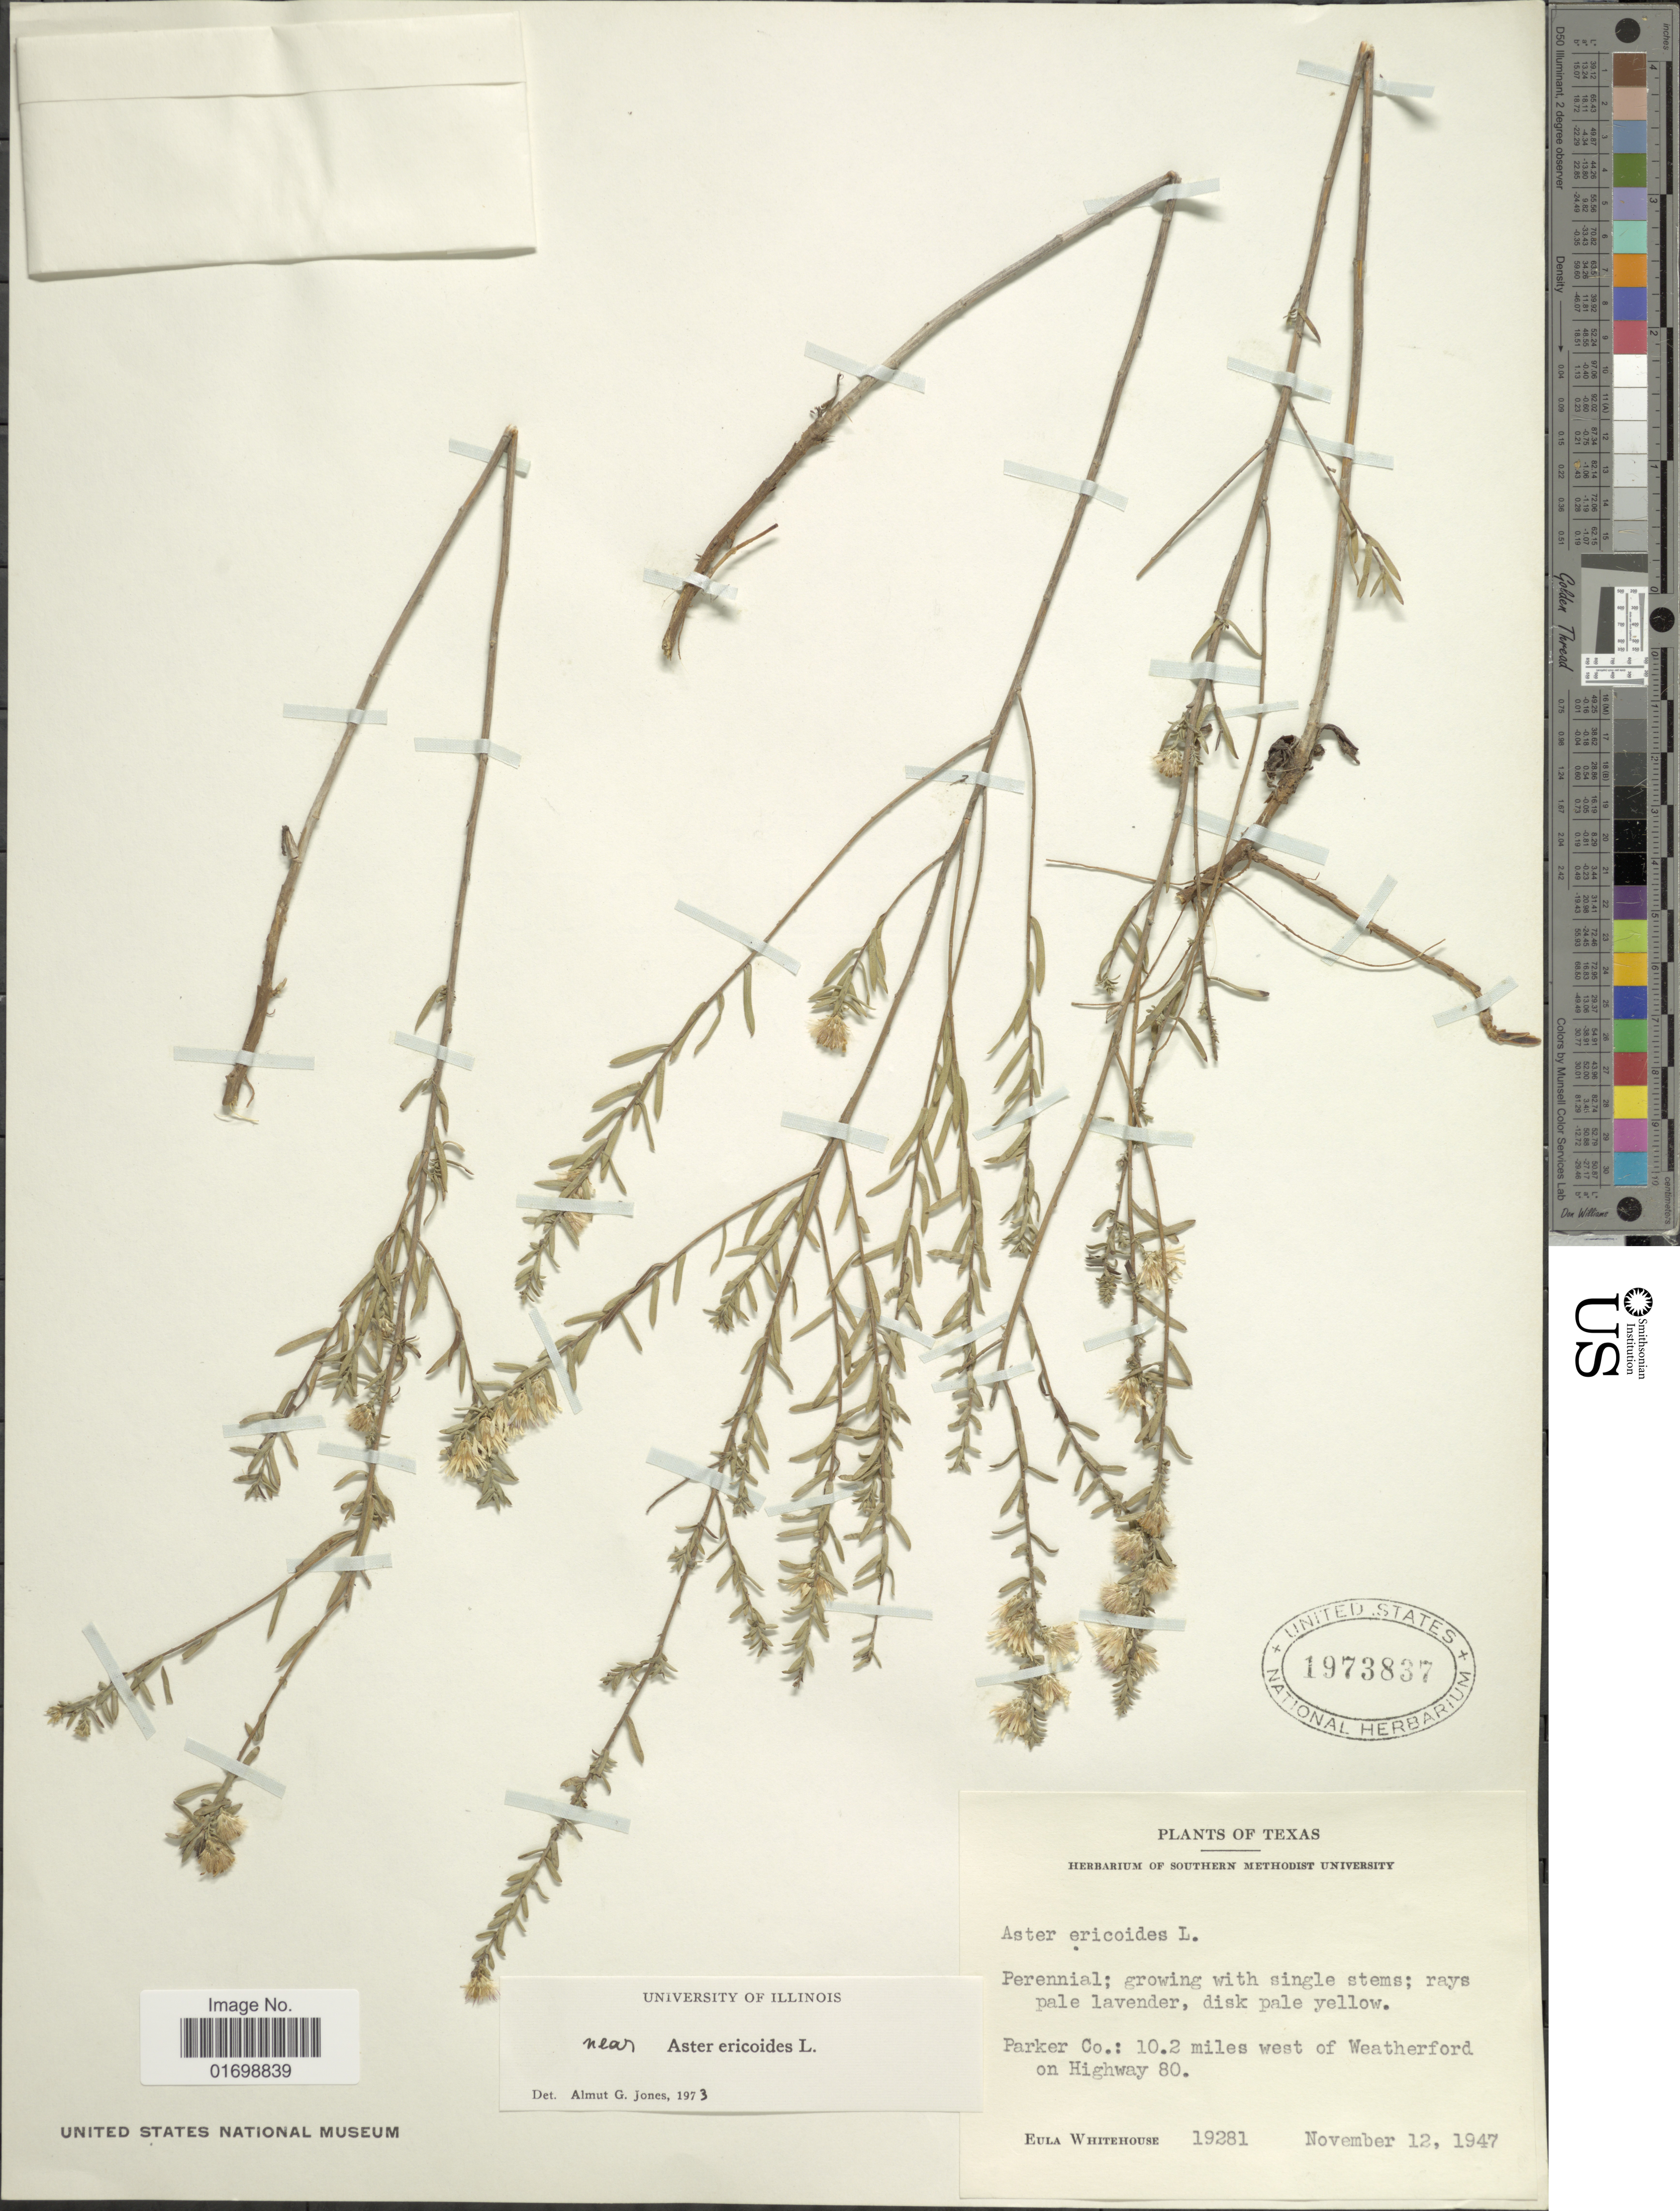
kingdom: Plantae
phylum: Tracheophyta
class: Magnoliopsida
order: Asterales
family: Asteraceae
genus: Symphyotrichum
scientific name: Symphyotrichum ericoides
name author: (L.) G.L. Nesom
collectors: E. Whitehouse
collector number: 19281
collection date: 1947-11-12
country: United States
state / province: Texas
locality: Parker Co.: 10.2 miles west of Weatherford on Highway 80.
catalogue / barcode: US 1973837